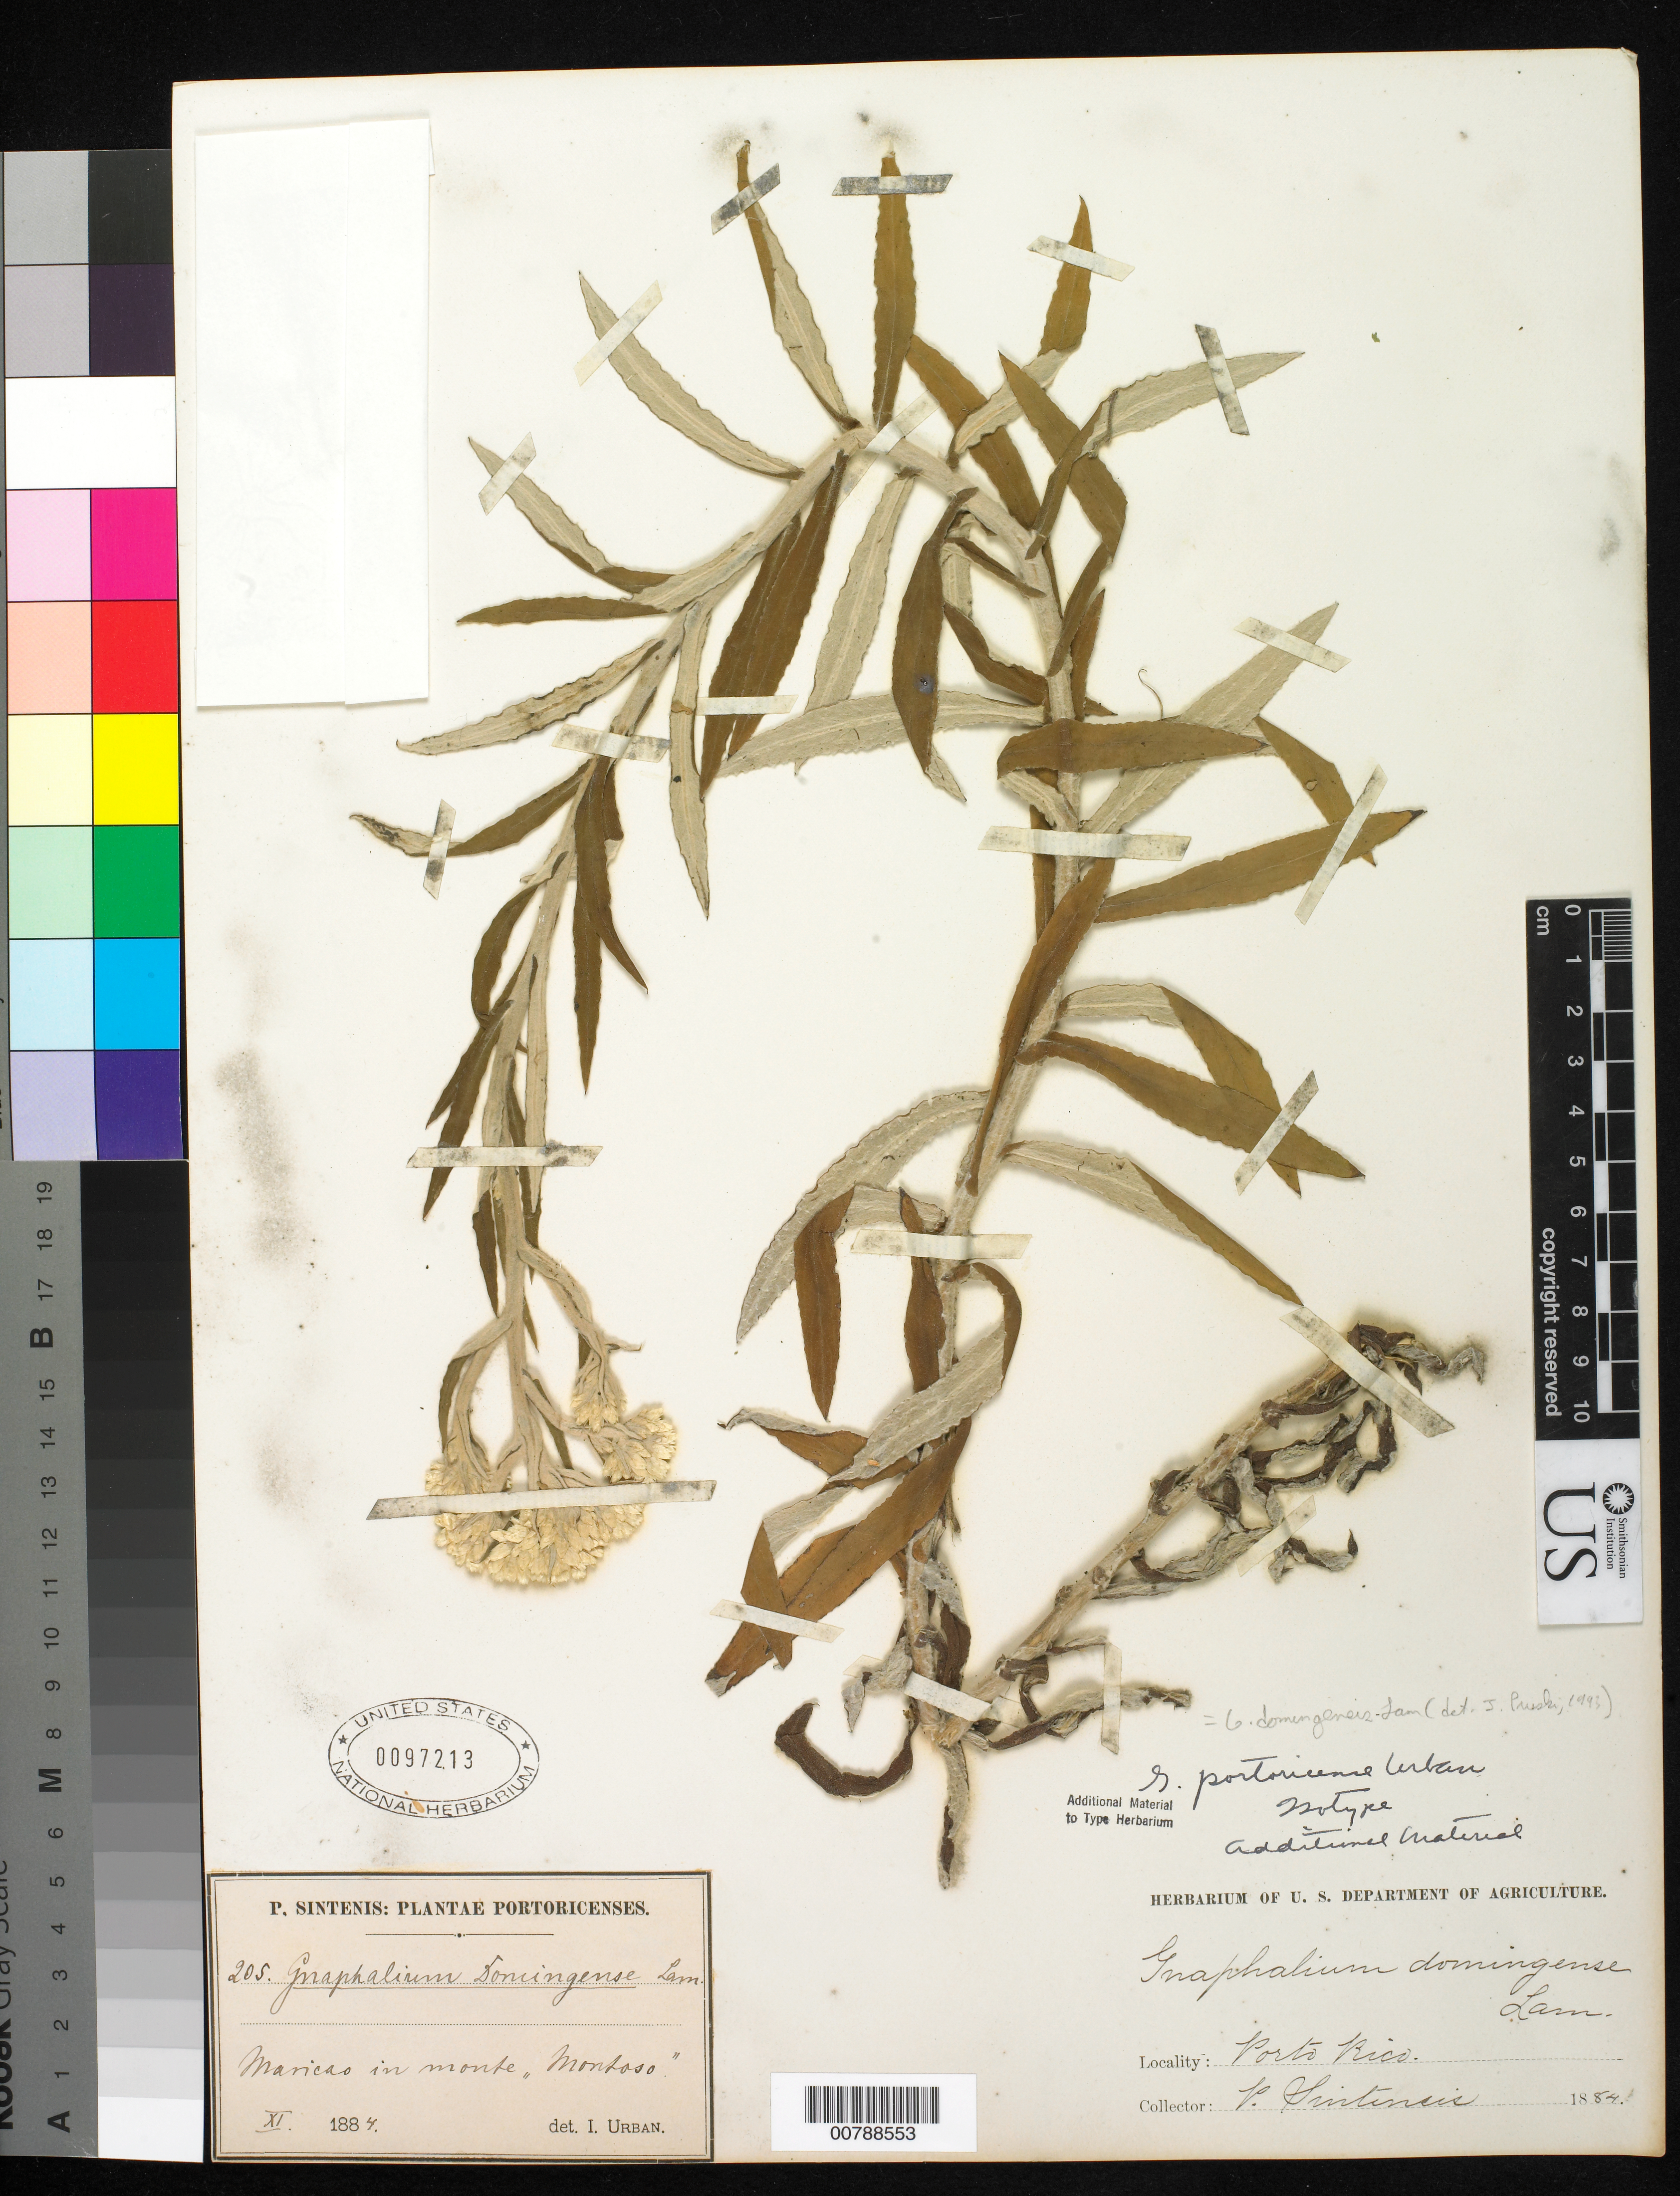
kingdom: Plantae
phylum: Tracheophyta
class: Magnoliopsida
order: Asterales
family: Asteraceae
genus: Gnaphalium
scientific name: Gnaphalium portoricense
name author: Urb.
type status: Isotype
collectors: P. Sintenis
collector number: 205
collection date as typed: Nov 1884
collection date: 1884-11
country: Puerto Rico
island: Greater Antilles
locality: Maricao.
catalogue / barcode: US 97213